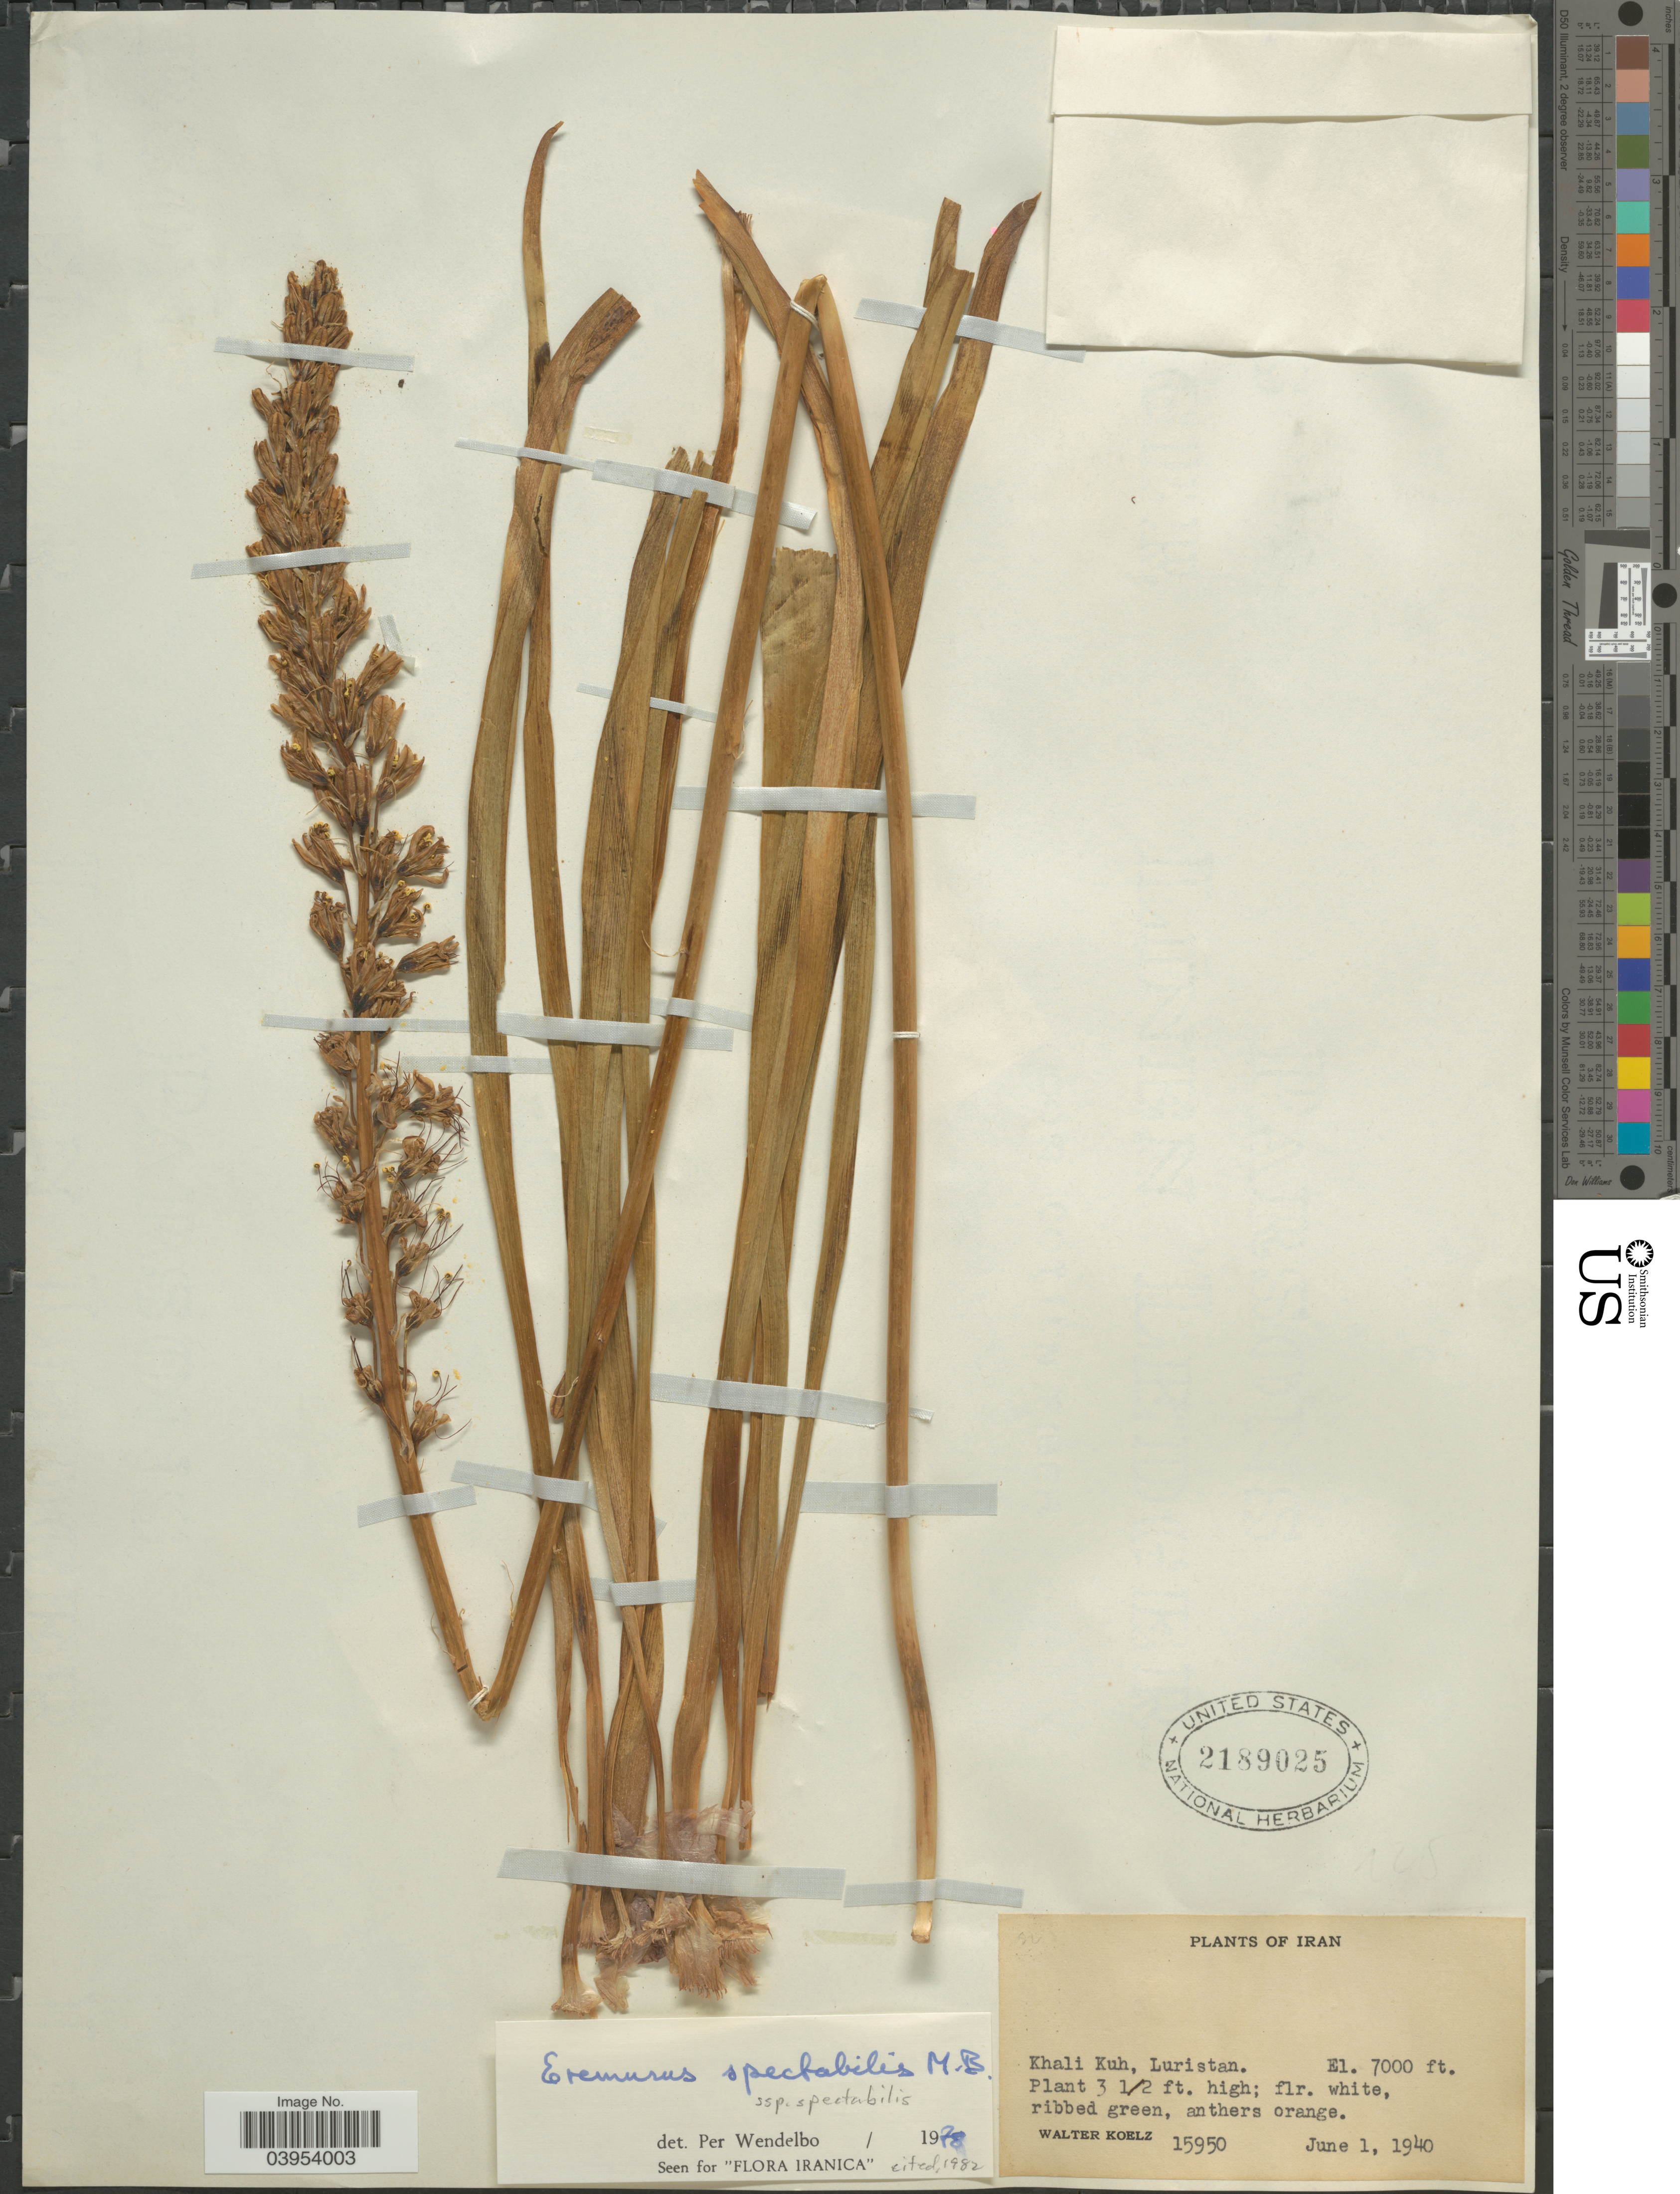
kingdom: Plantae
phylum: Tracheophyta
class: Liliopsida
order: Asparagales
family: Asphodelaceae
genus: Eremurus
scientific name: Eremurus spectabilis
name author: M. Bieb.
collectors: W. N. Koelz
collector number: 15950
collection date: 1940-06-01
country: Iran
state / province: Lorestan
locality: Khali Kuh, Luristan.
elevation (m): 2134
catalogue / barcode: US 2189025